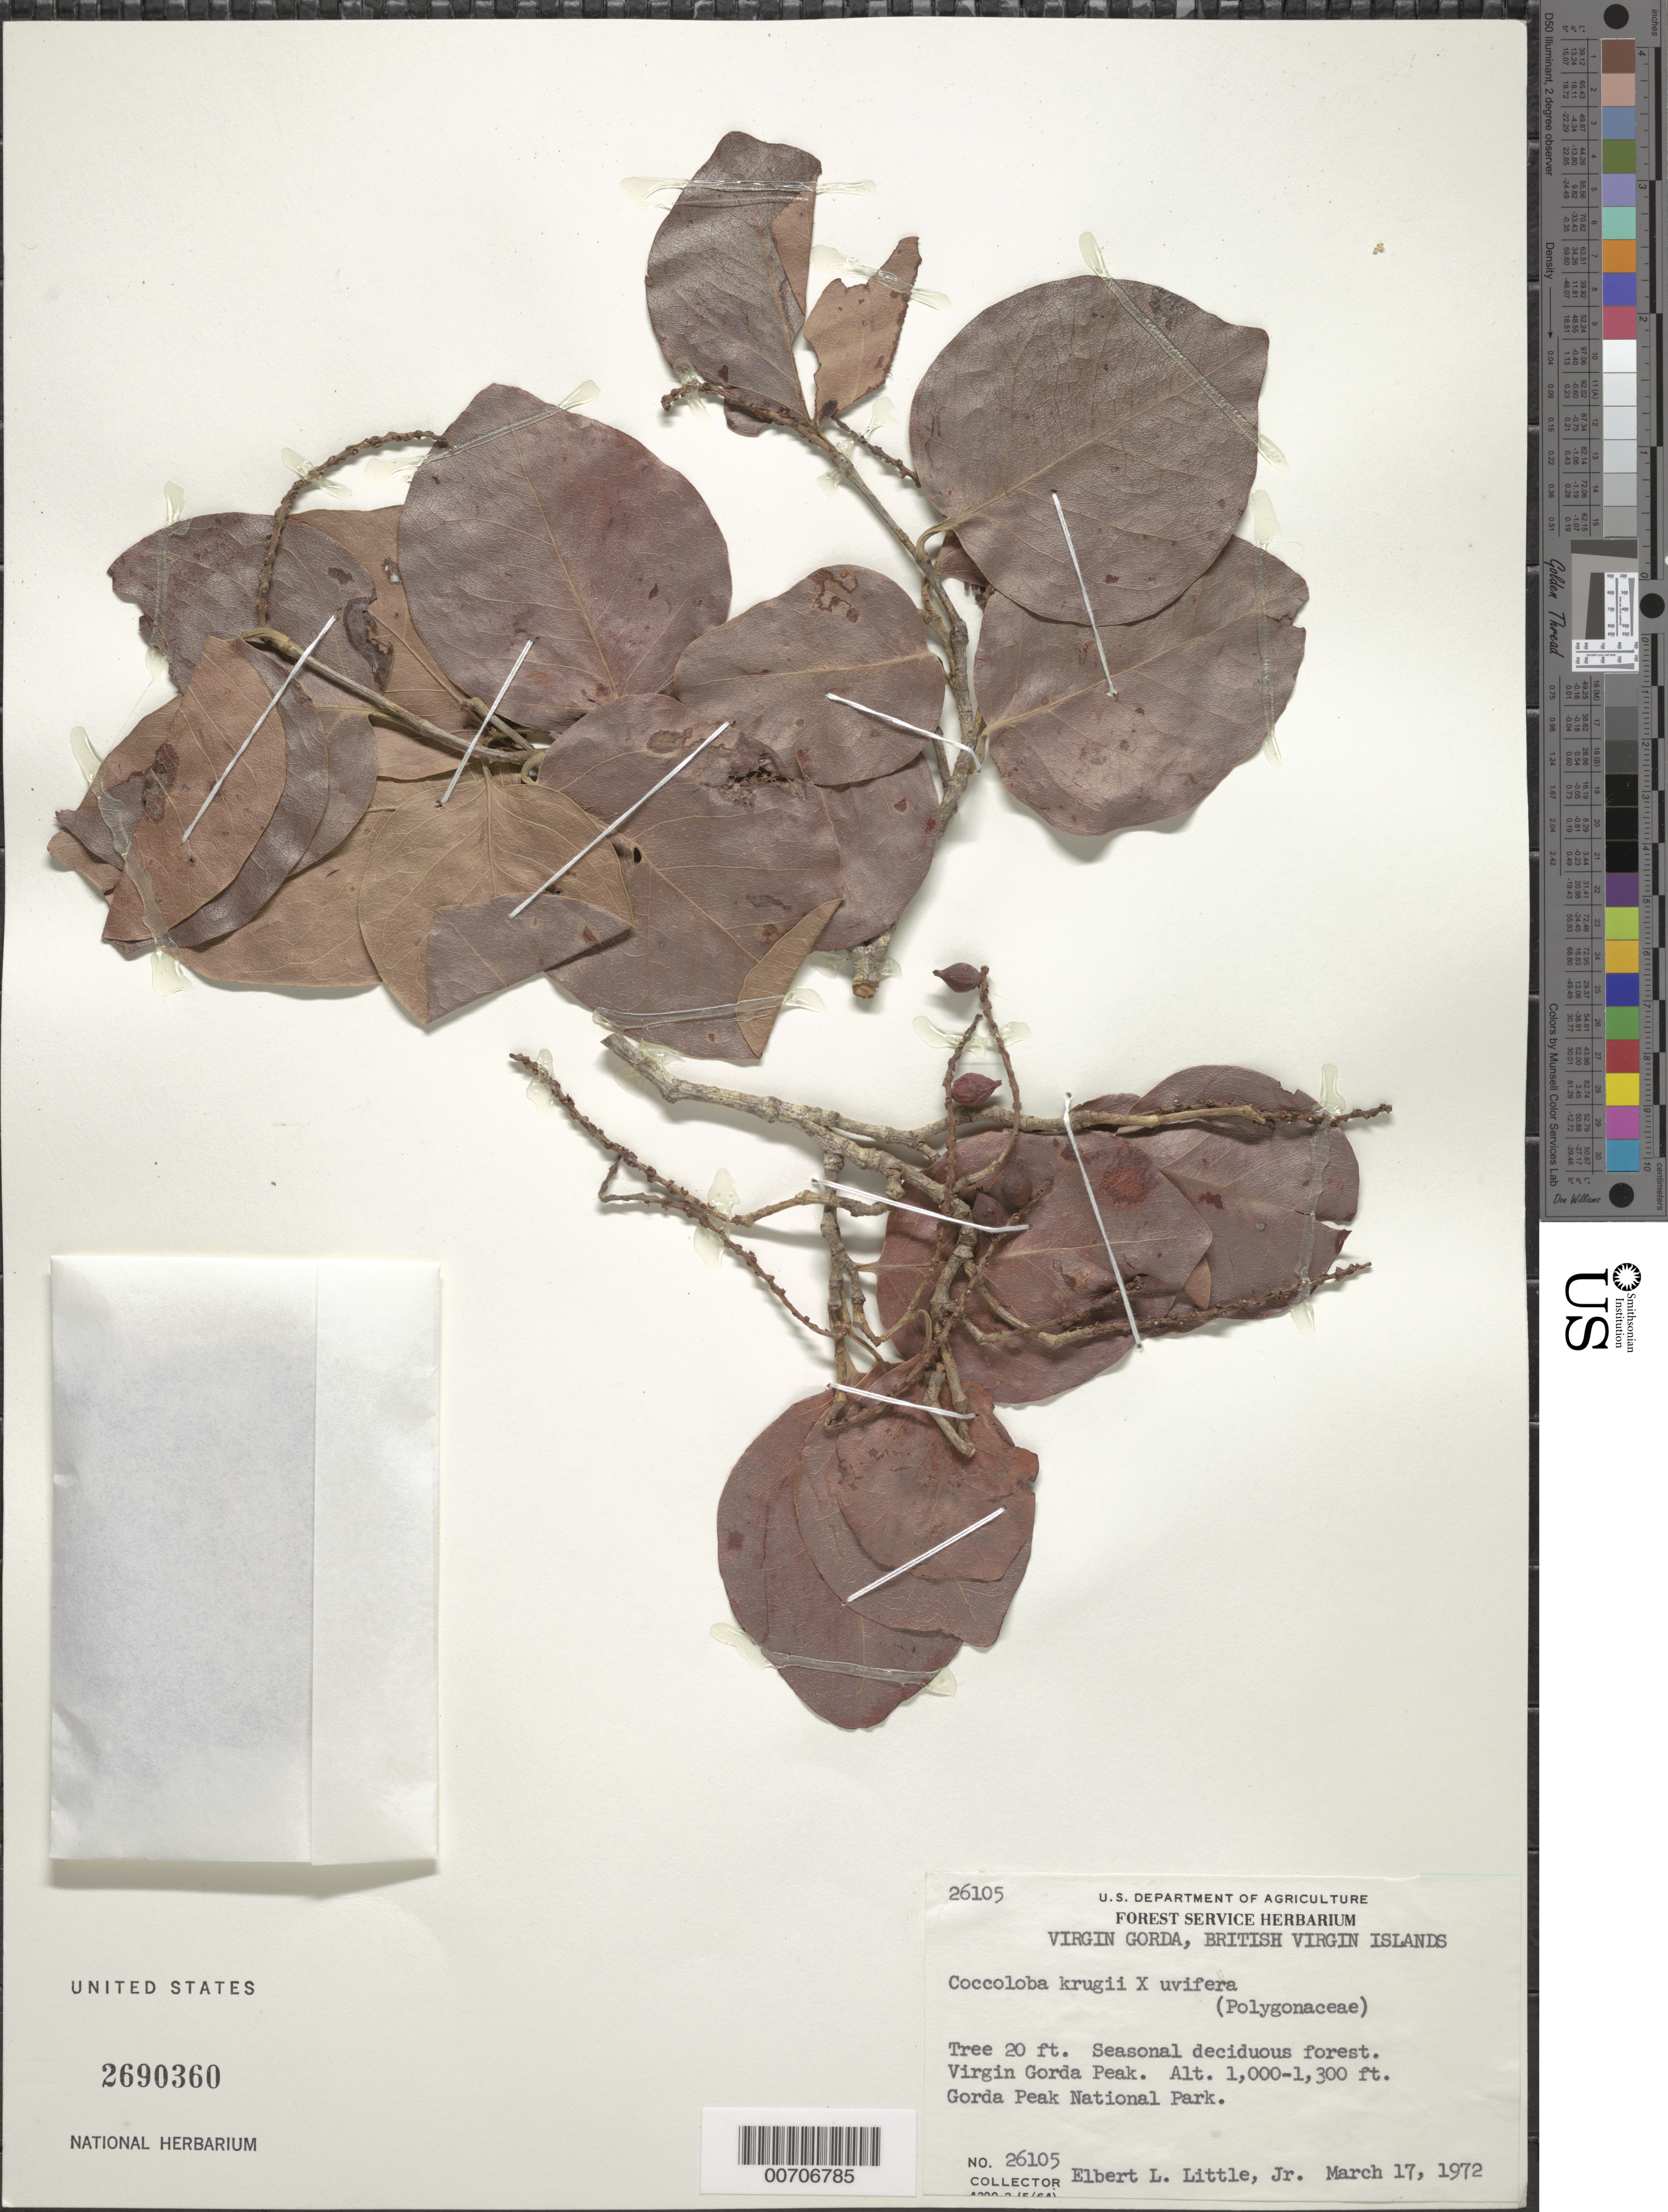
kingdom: Plantae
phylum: Tracheophyta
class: Magnoliopsida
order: Caryophyllales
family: Polygonaceae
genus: Coccoloba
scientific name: Coccoloba x krugii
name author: Lindau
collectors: E. L. Little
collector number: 26105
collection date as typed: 17 Mar 1972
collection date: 1972-03-17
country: British Virgin Islands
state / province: Virgin Gorda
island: Virgin Gorda Island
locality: Virgin Gorda Peak; Gorda Peak Natl. Park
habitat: Seasonal Deciduous forest.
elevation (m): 305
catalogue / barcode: US 2690360